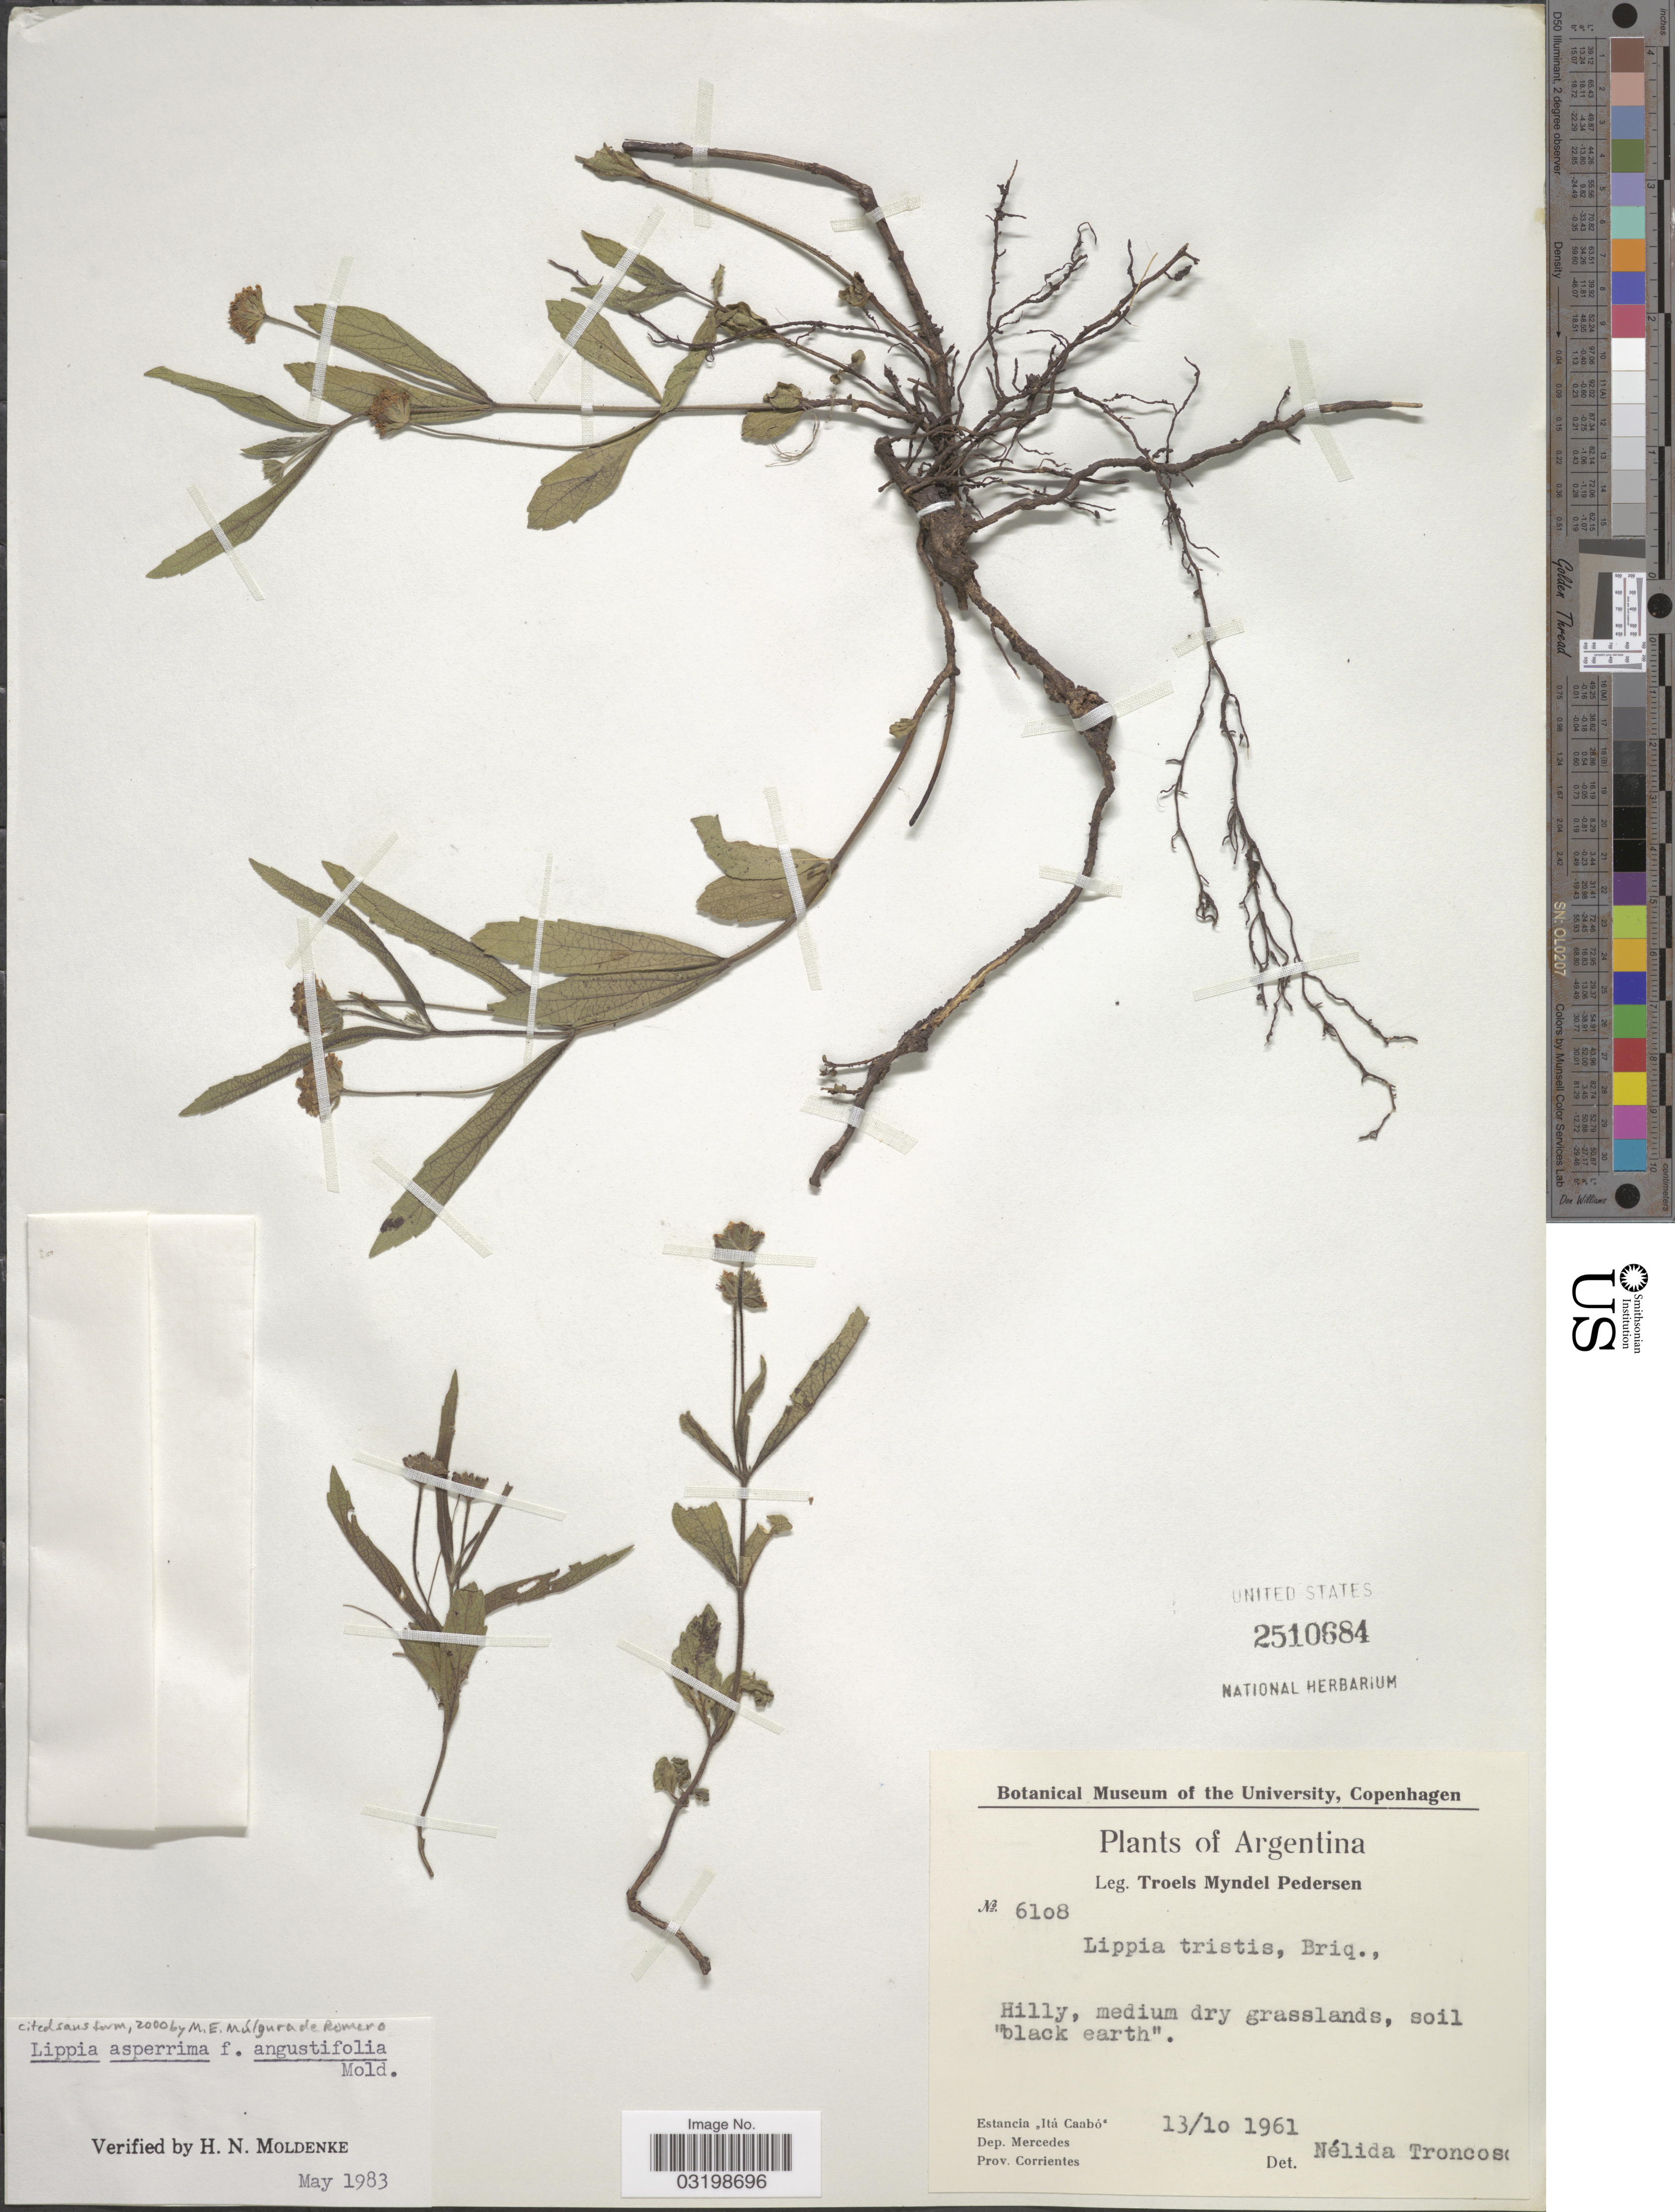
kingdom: Plantae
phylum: Tracheophyta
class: Magnoliopsida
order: Lamiales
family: Verbenaceae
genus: Lippia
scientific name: Lippia morongii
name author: Kuntze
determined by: Mirra, Fabiana, (SI), Instituto de Botanica Darwinion (ARGENTINA)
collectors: T. Pederson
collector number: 6108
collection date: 1961-10-13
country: Argentina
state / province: Corrientes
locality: Estancia "Itá Canbó" Dep. Mercedes.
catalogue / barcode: US 2510684